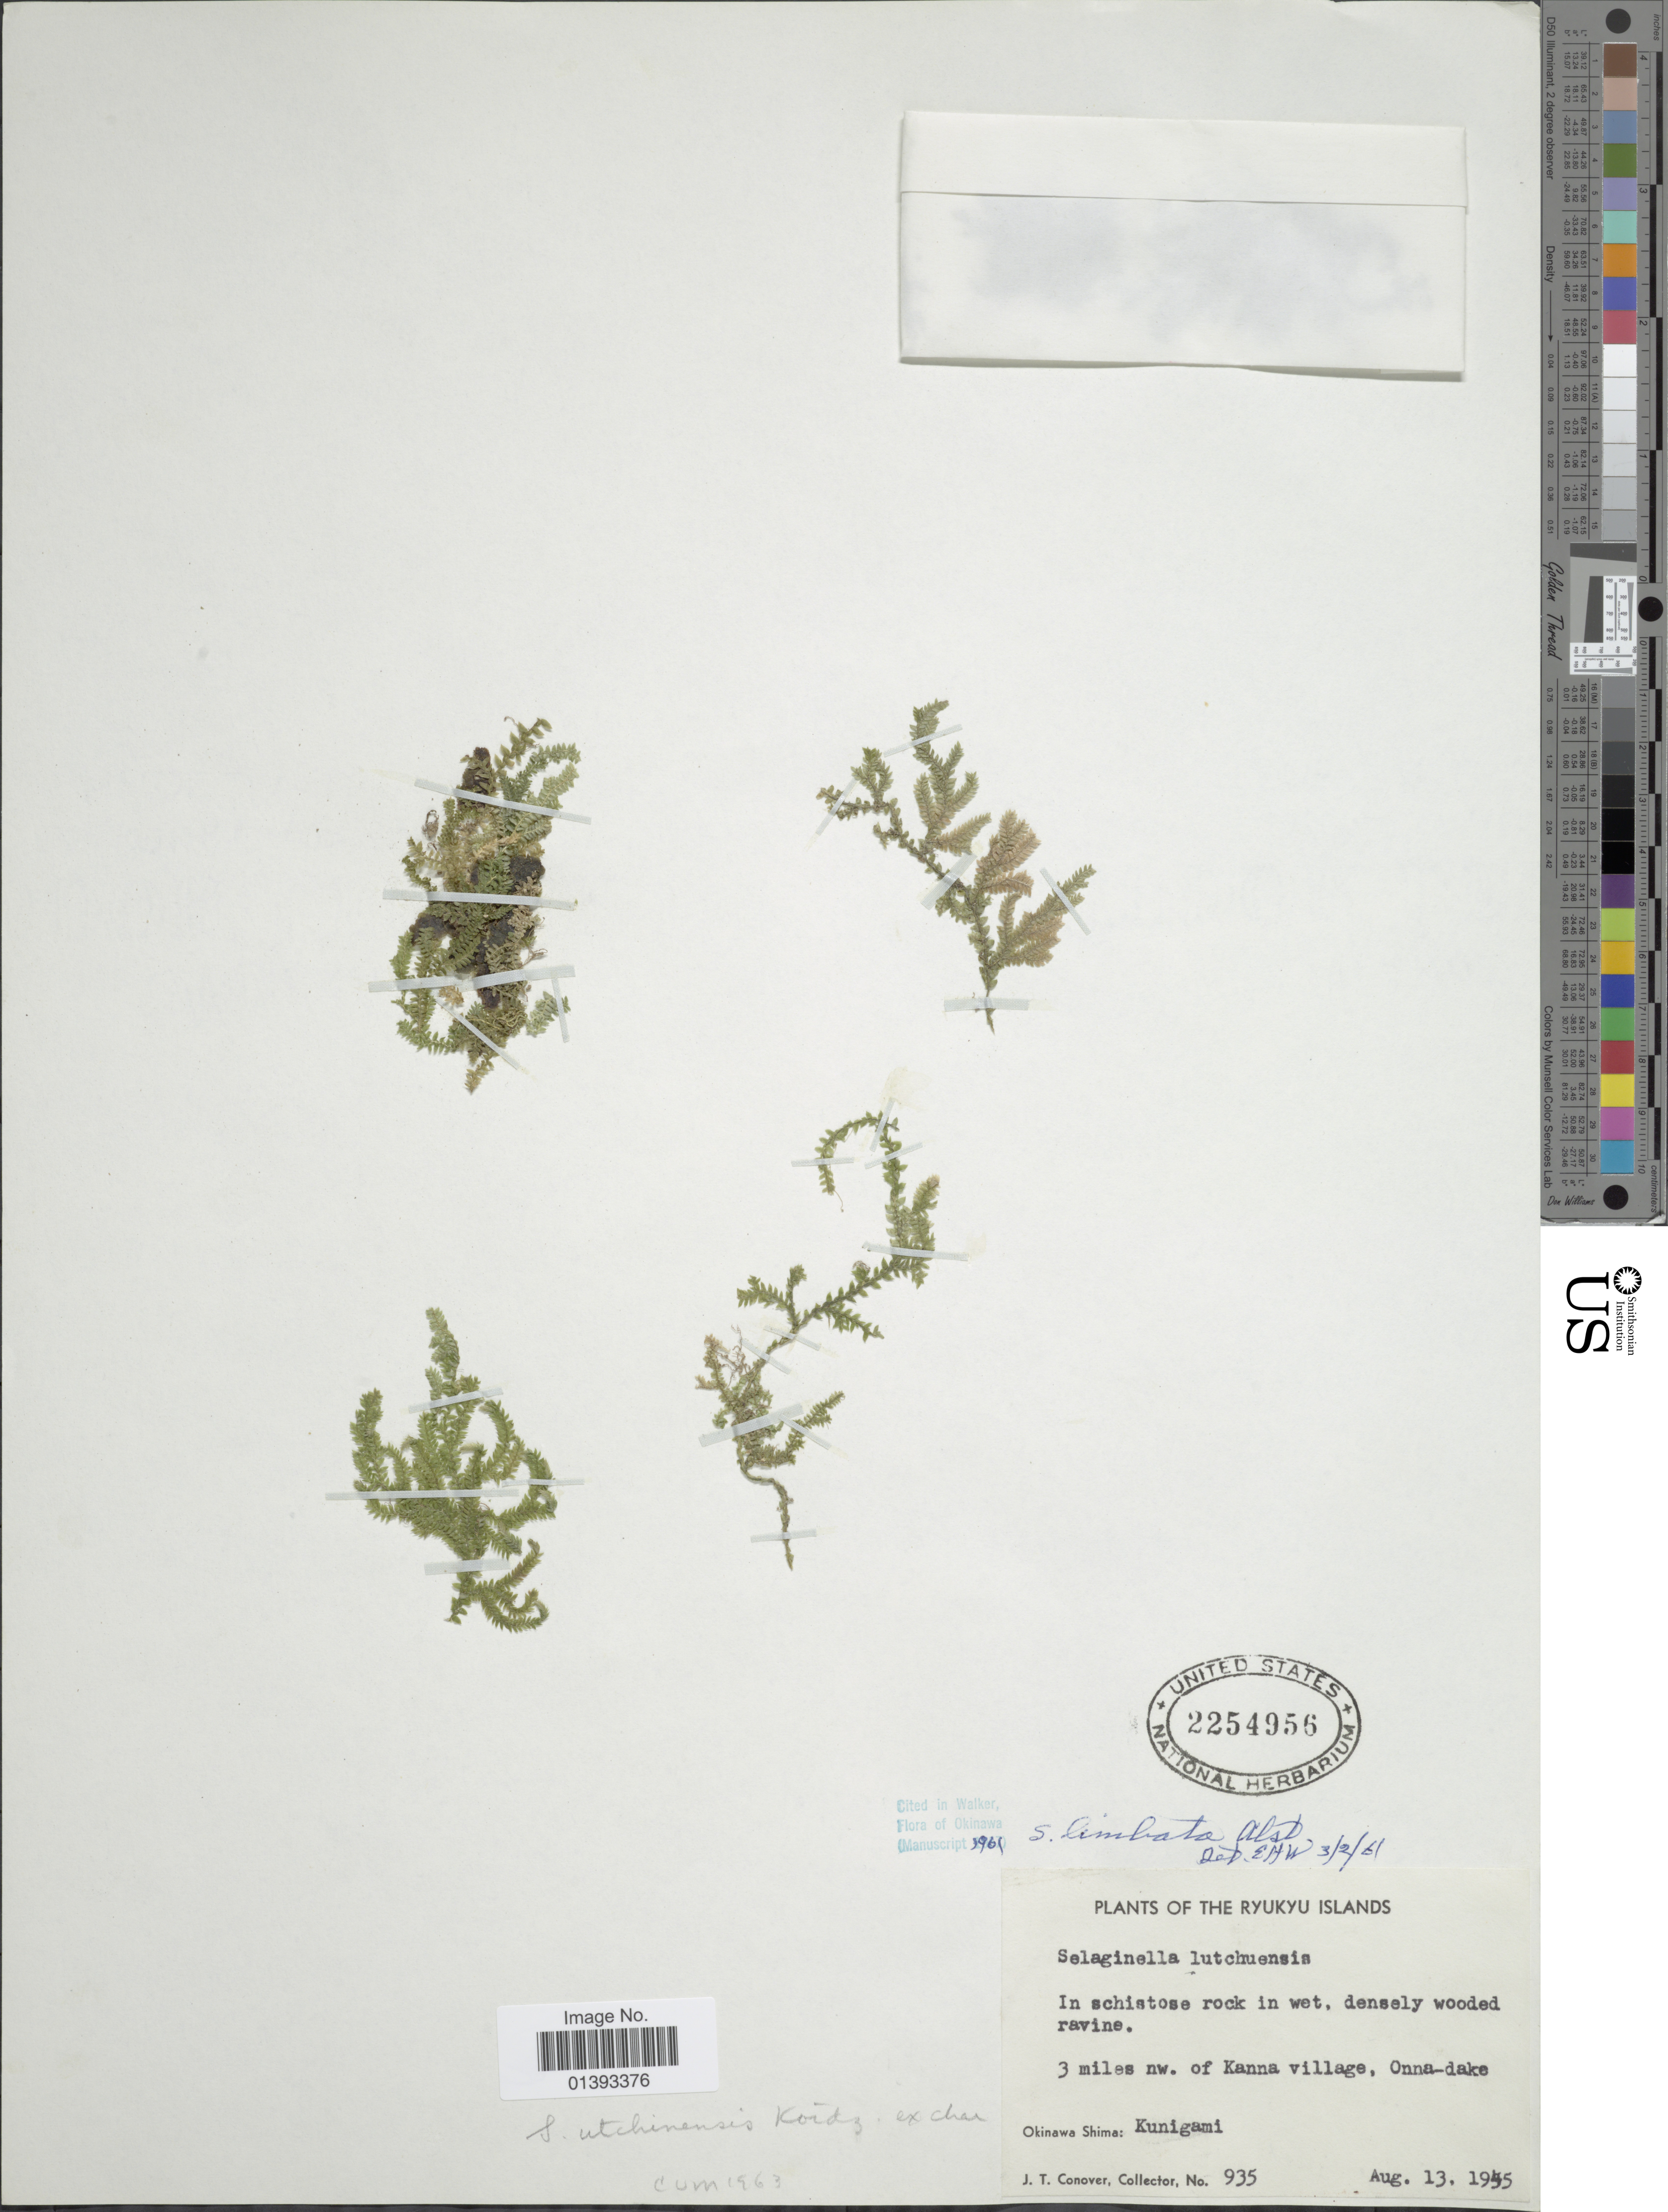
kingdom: Plantae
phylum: Tracheophyta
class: Lycopodiopsida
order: Selaginellales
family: Selaginellaceae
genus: Selaginella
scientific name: Selaginella utchinensis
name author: Koidz.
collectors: J. T. Conover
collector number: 935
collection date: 1945-08-13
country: Japan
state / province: Okinawa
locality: Ryukyu Islands, 3miles nw. of Kanna village, Onna-dake, Okinawa Shima: Kunigami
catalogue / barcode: US 2254956